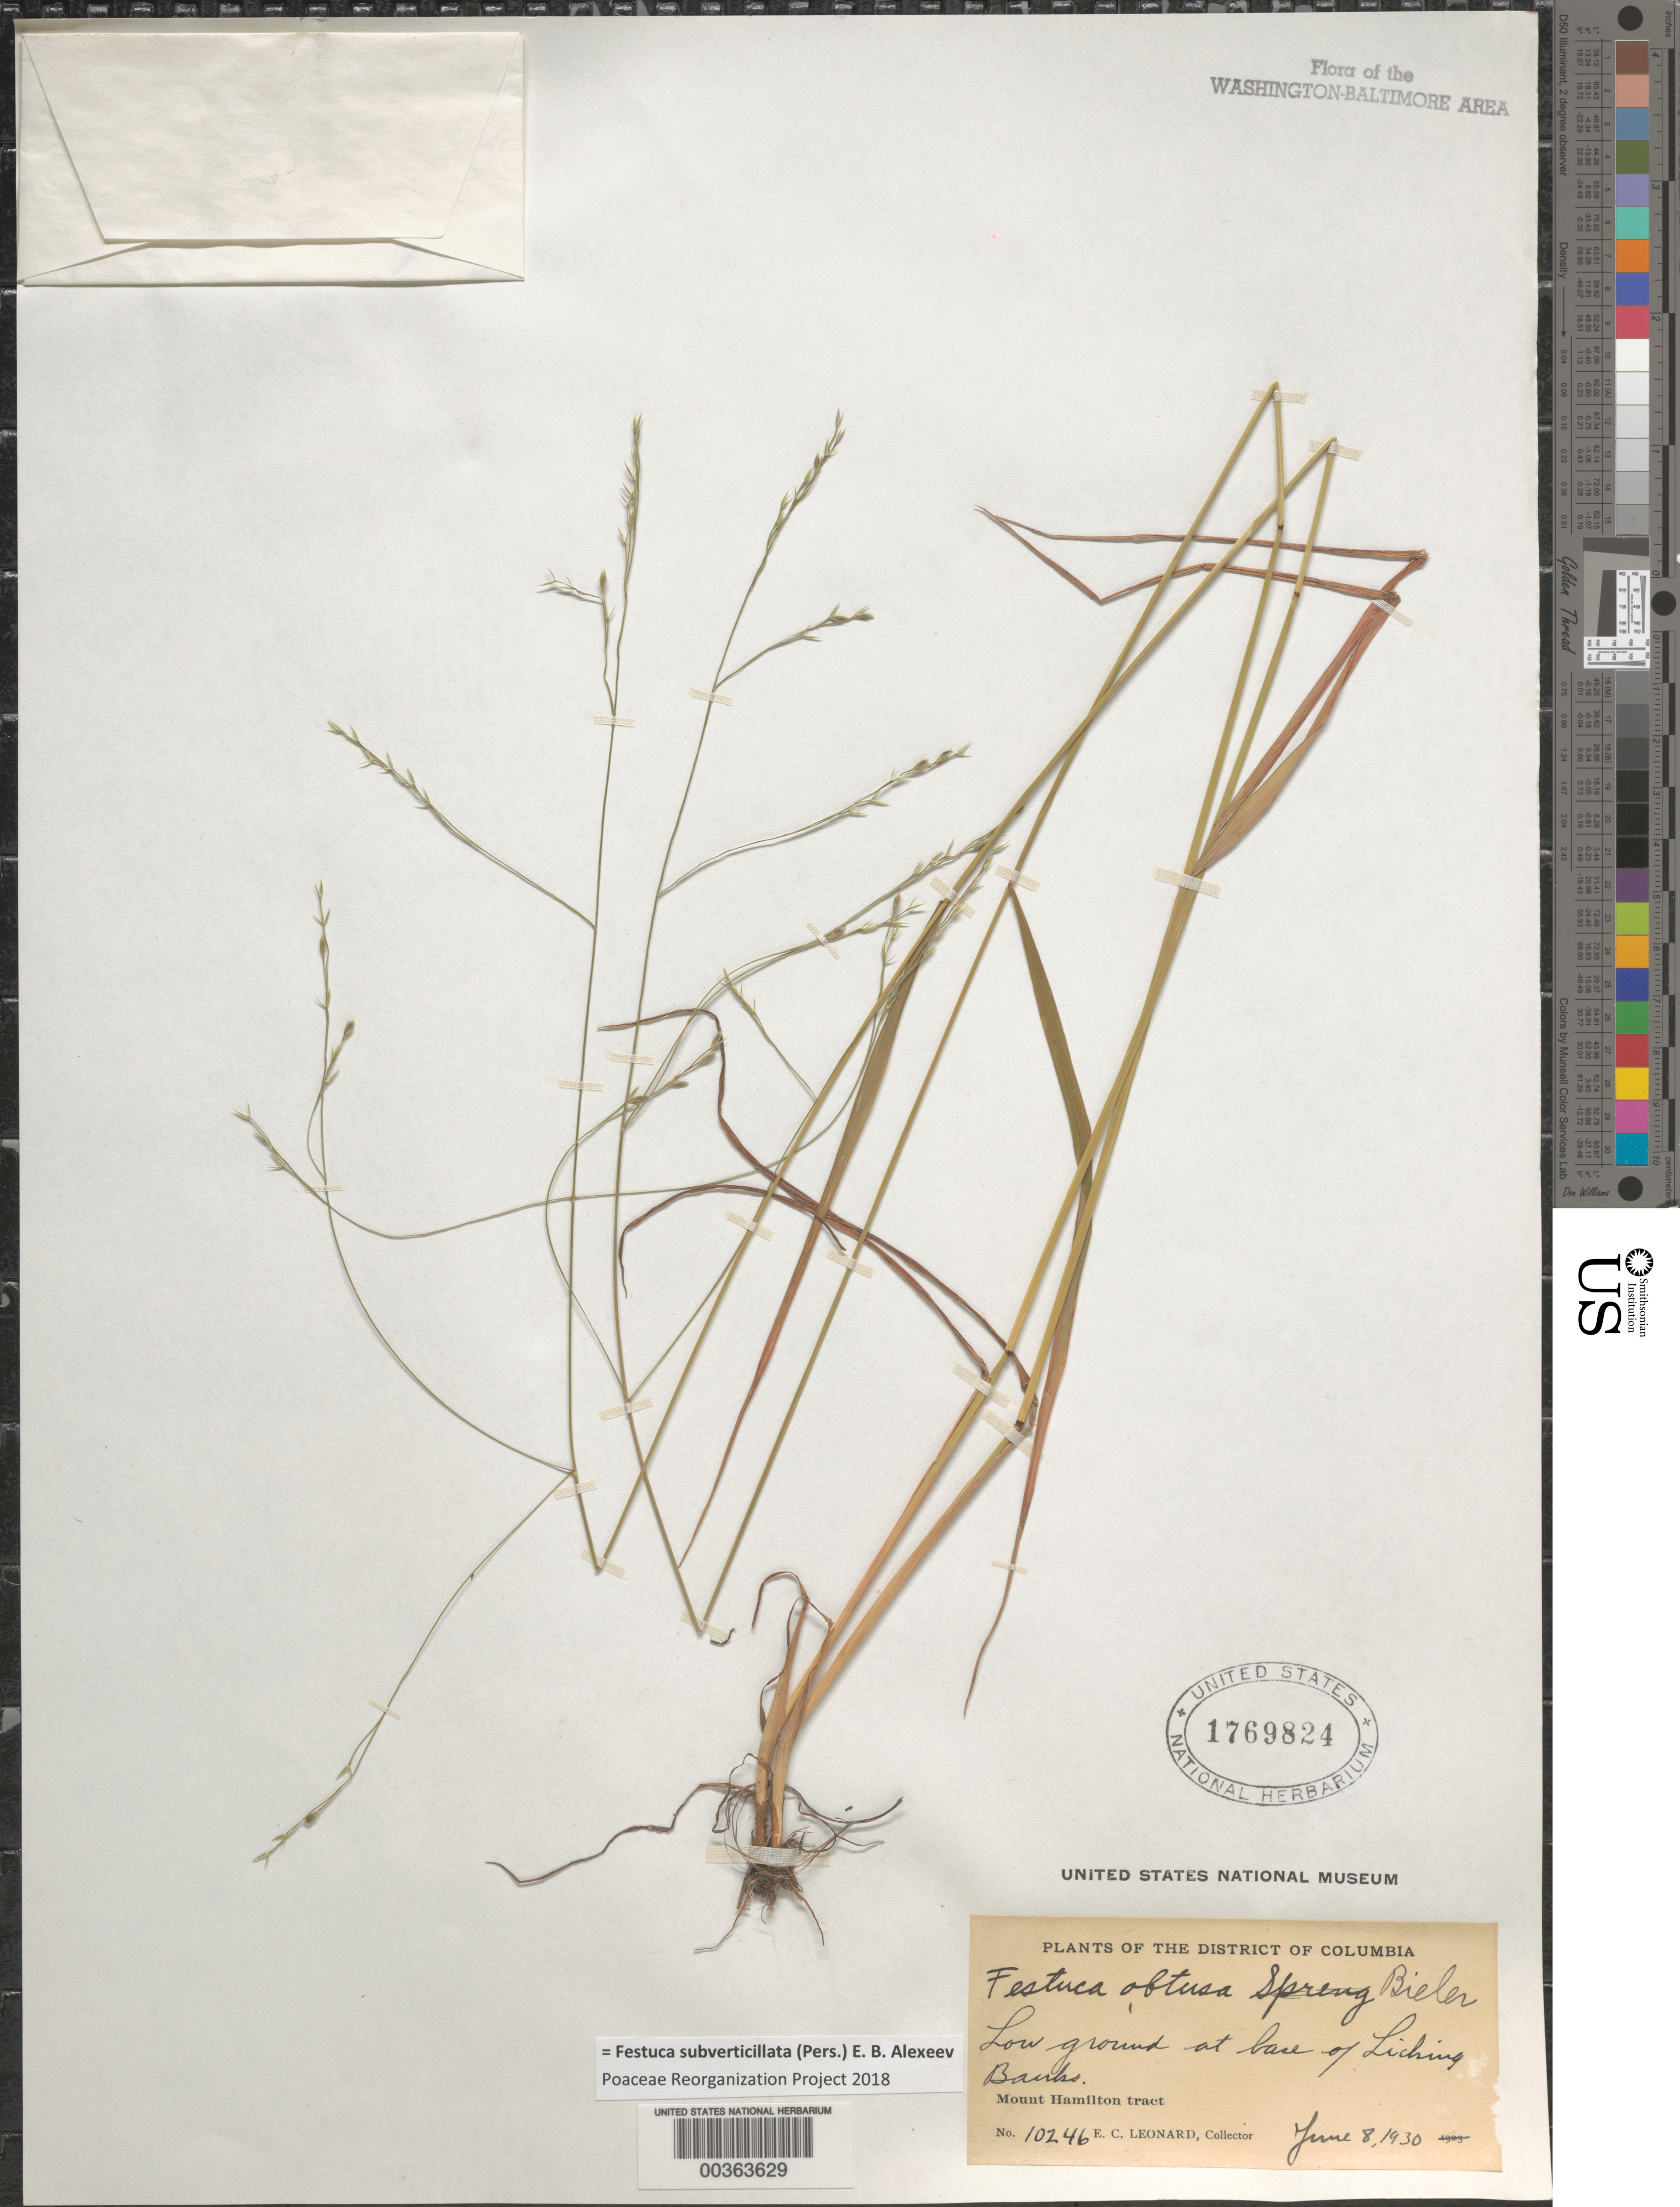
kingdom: Plantae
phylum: Tracheophyta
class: Liliopsida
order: Poales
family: Poaceae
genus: Festuca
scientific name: Festuca subverticillata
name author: (Pers.) E.B. Alexeev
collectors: E. C. Leonard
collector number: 10246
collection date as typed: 08 Jun 1930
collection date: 1930-06-08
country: United States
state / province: District of Columbia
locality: Licking Banks, Mount Hamilton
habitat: Low ground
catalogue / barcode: US 1769824